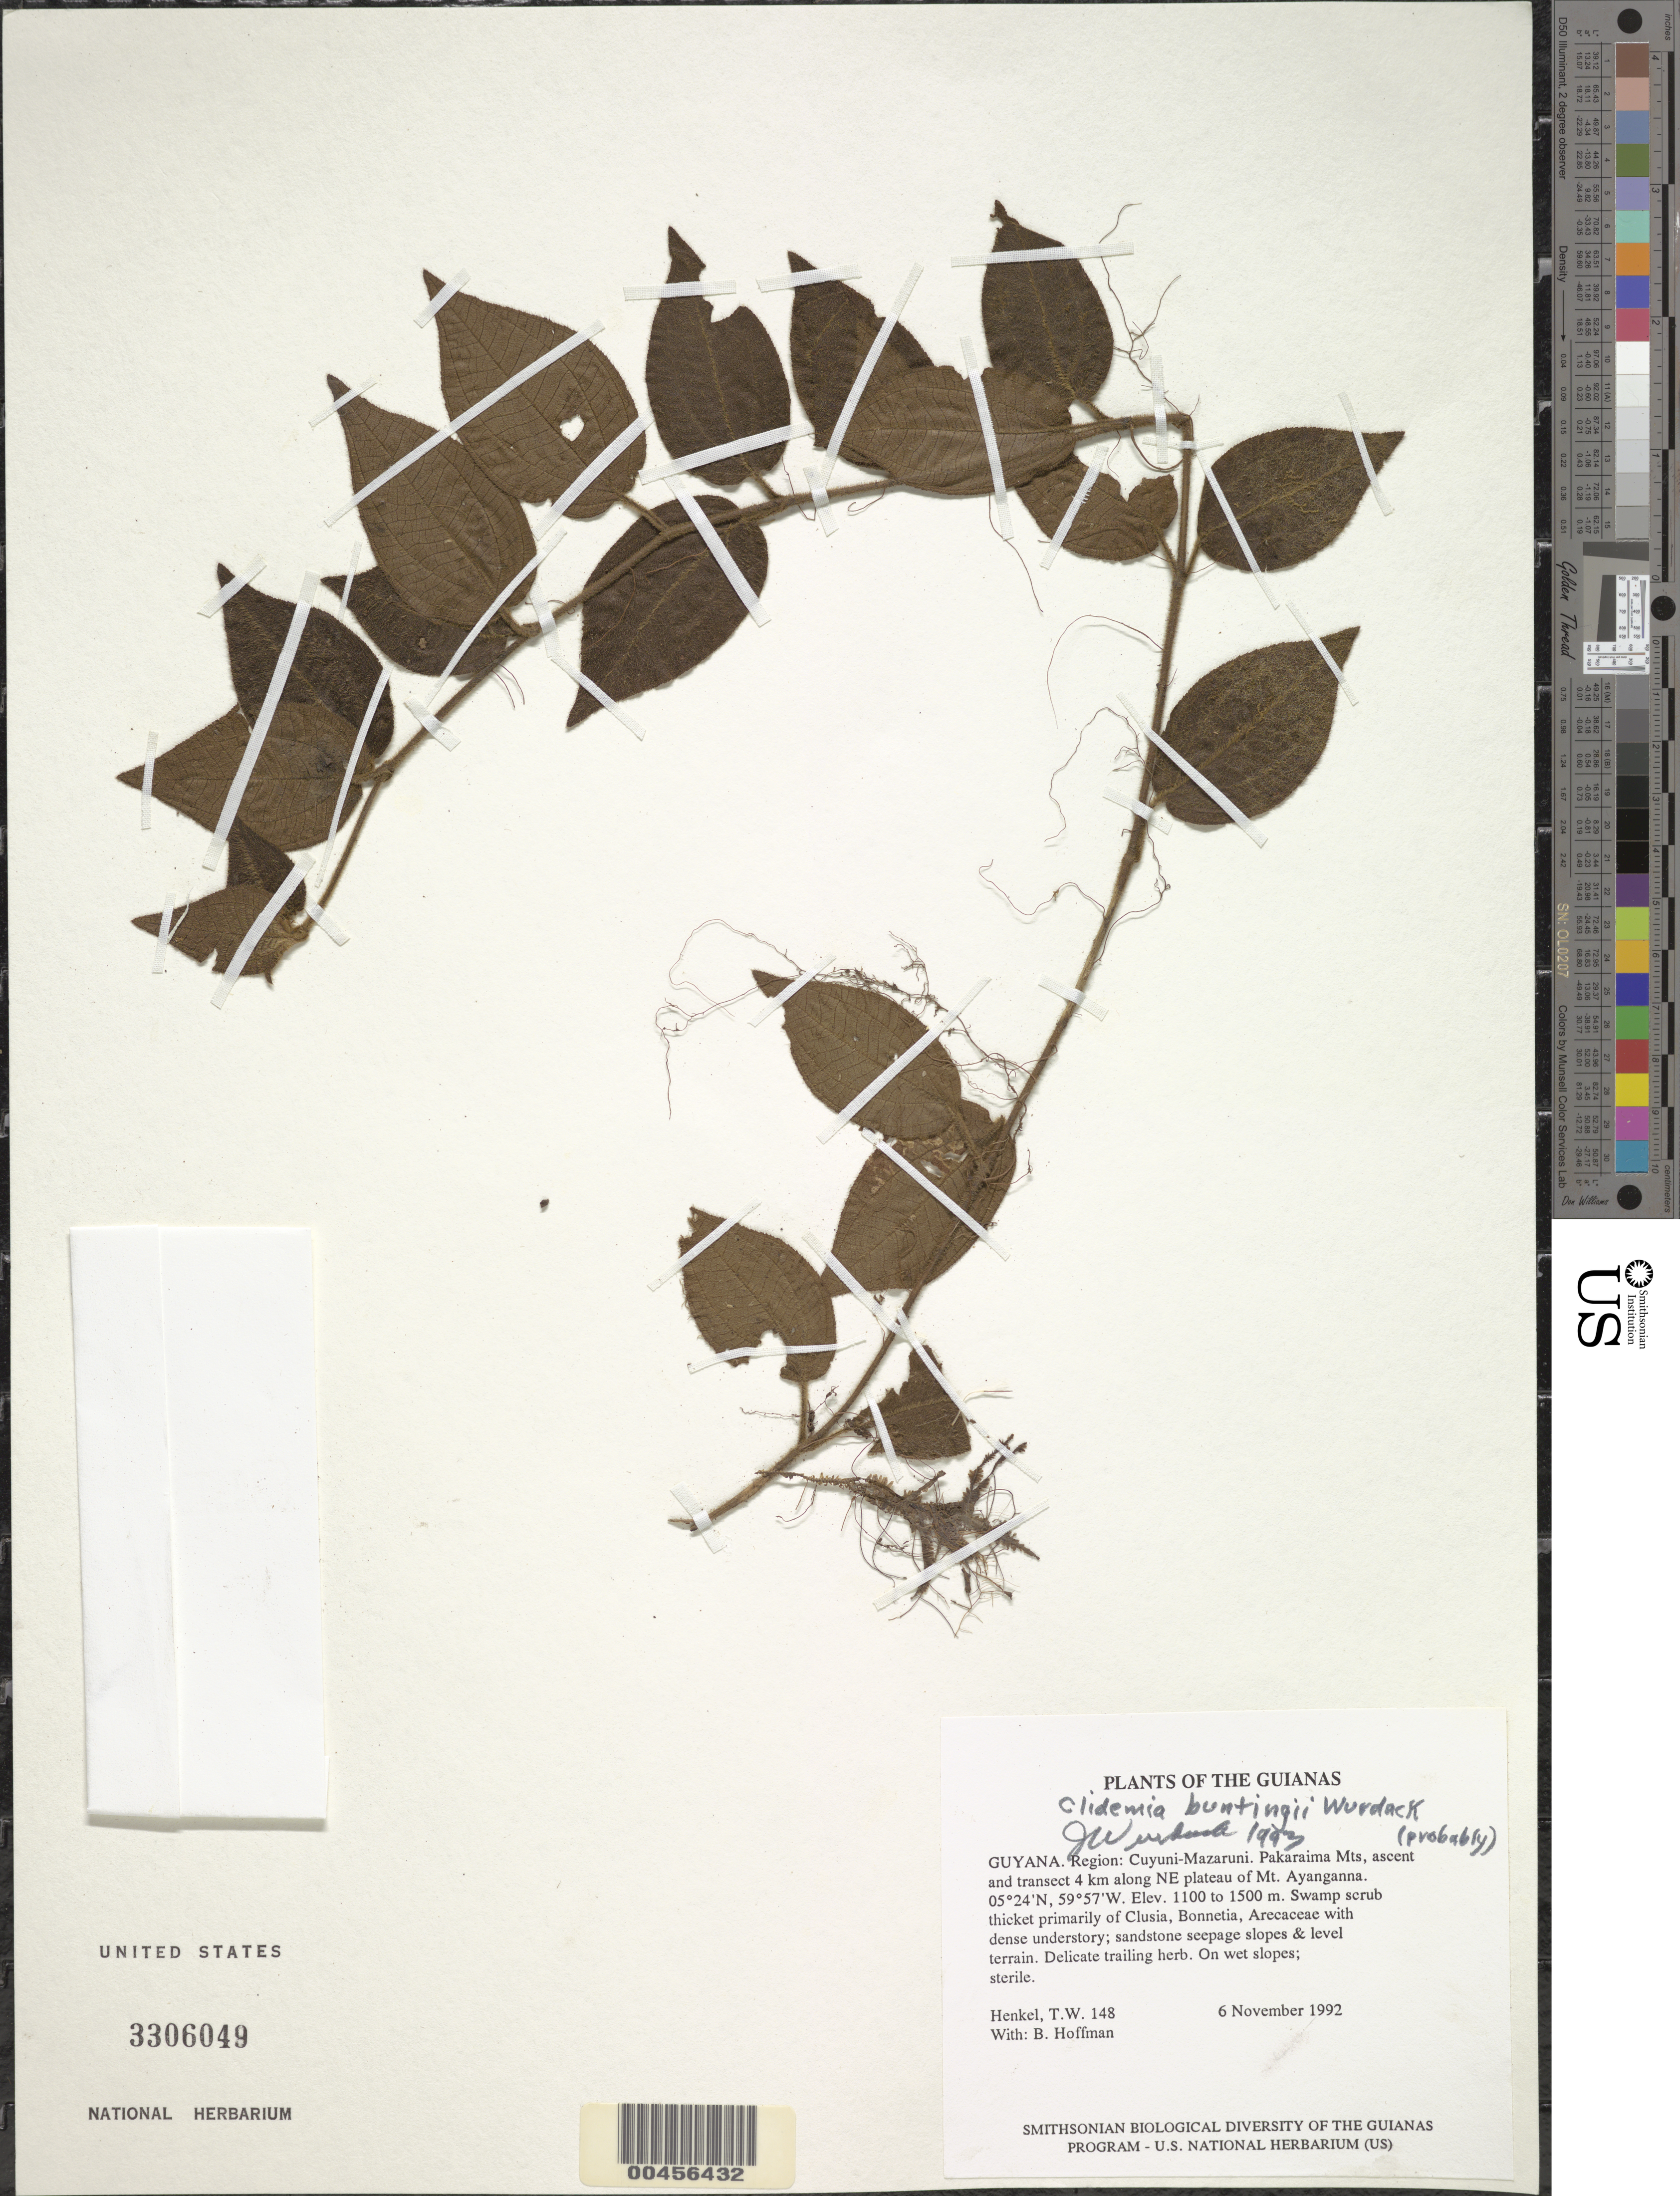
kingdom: Plantae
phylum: Tracheophyta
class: Magnoliopsida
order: Myrtales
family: Melastomataceae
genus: Clidemia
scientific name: Clidemia buntingii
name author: Wurdack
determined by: Wurdack, John J., (US), US (UNITED STATES)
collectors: T. Henkel & B. Hoffman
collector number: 148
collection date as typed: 6 November 1992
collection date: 1992-11-06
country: Guyana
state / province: Cuyuni-Mazaruni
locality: Pakaraima Mts, ascent and transect 4 km along NE plateau of Mt. Ayanganna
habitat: Swamp scrub thicket with dense understory; sandstone seepage slopes & level terrain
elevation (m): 1100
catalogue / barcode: US 3306049